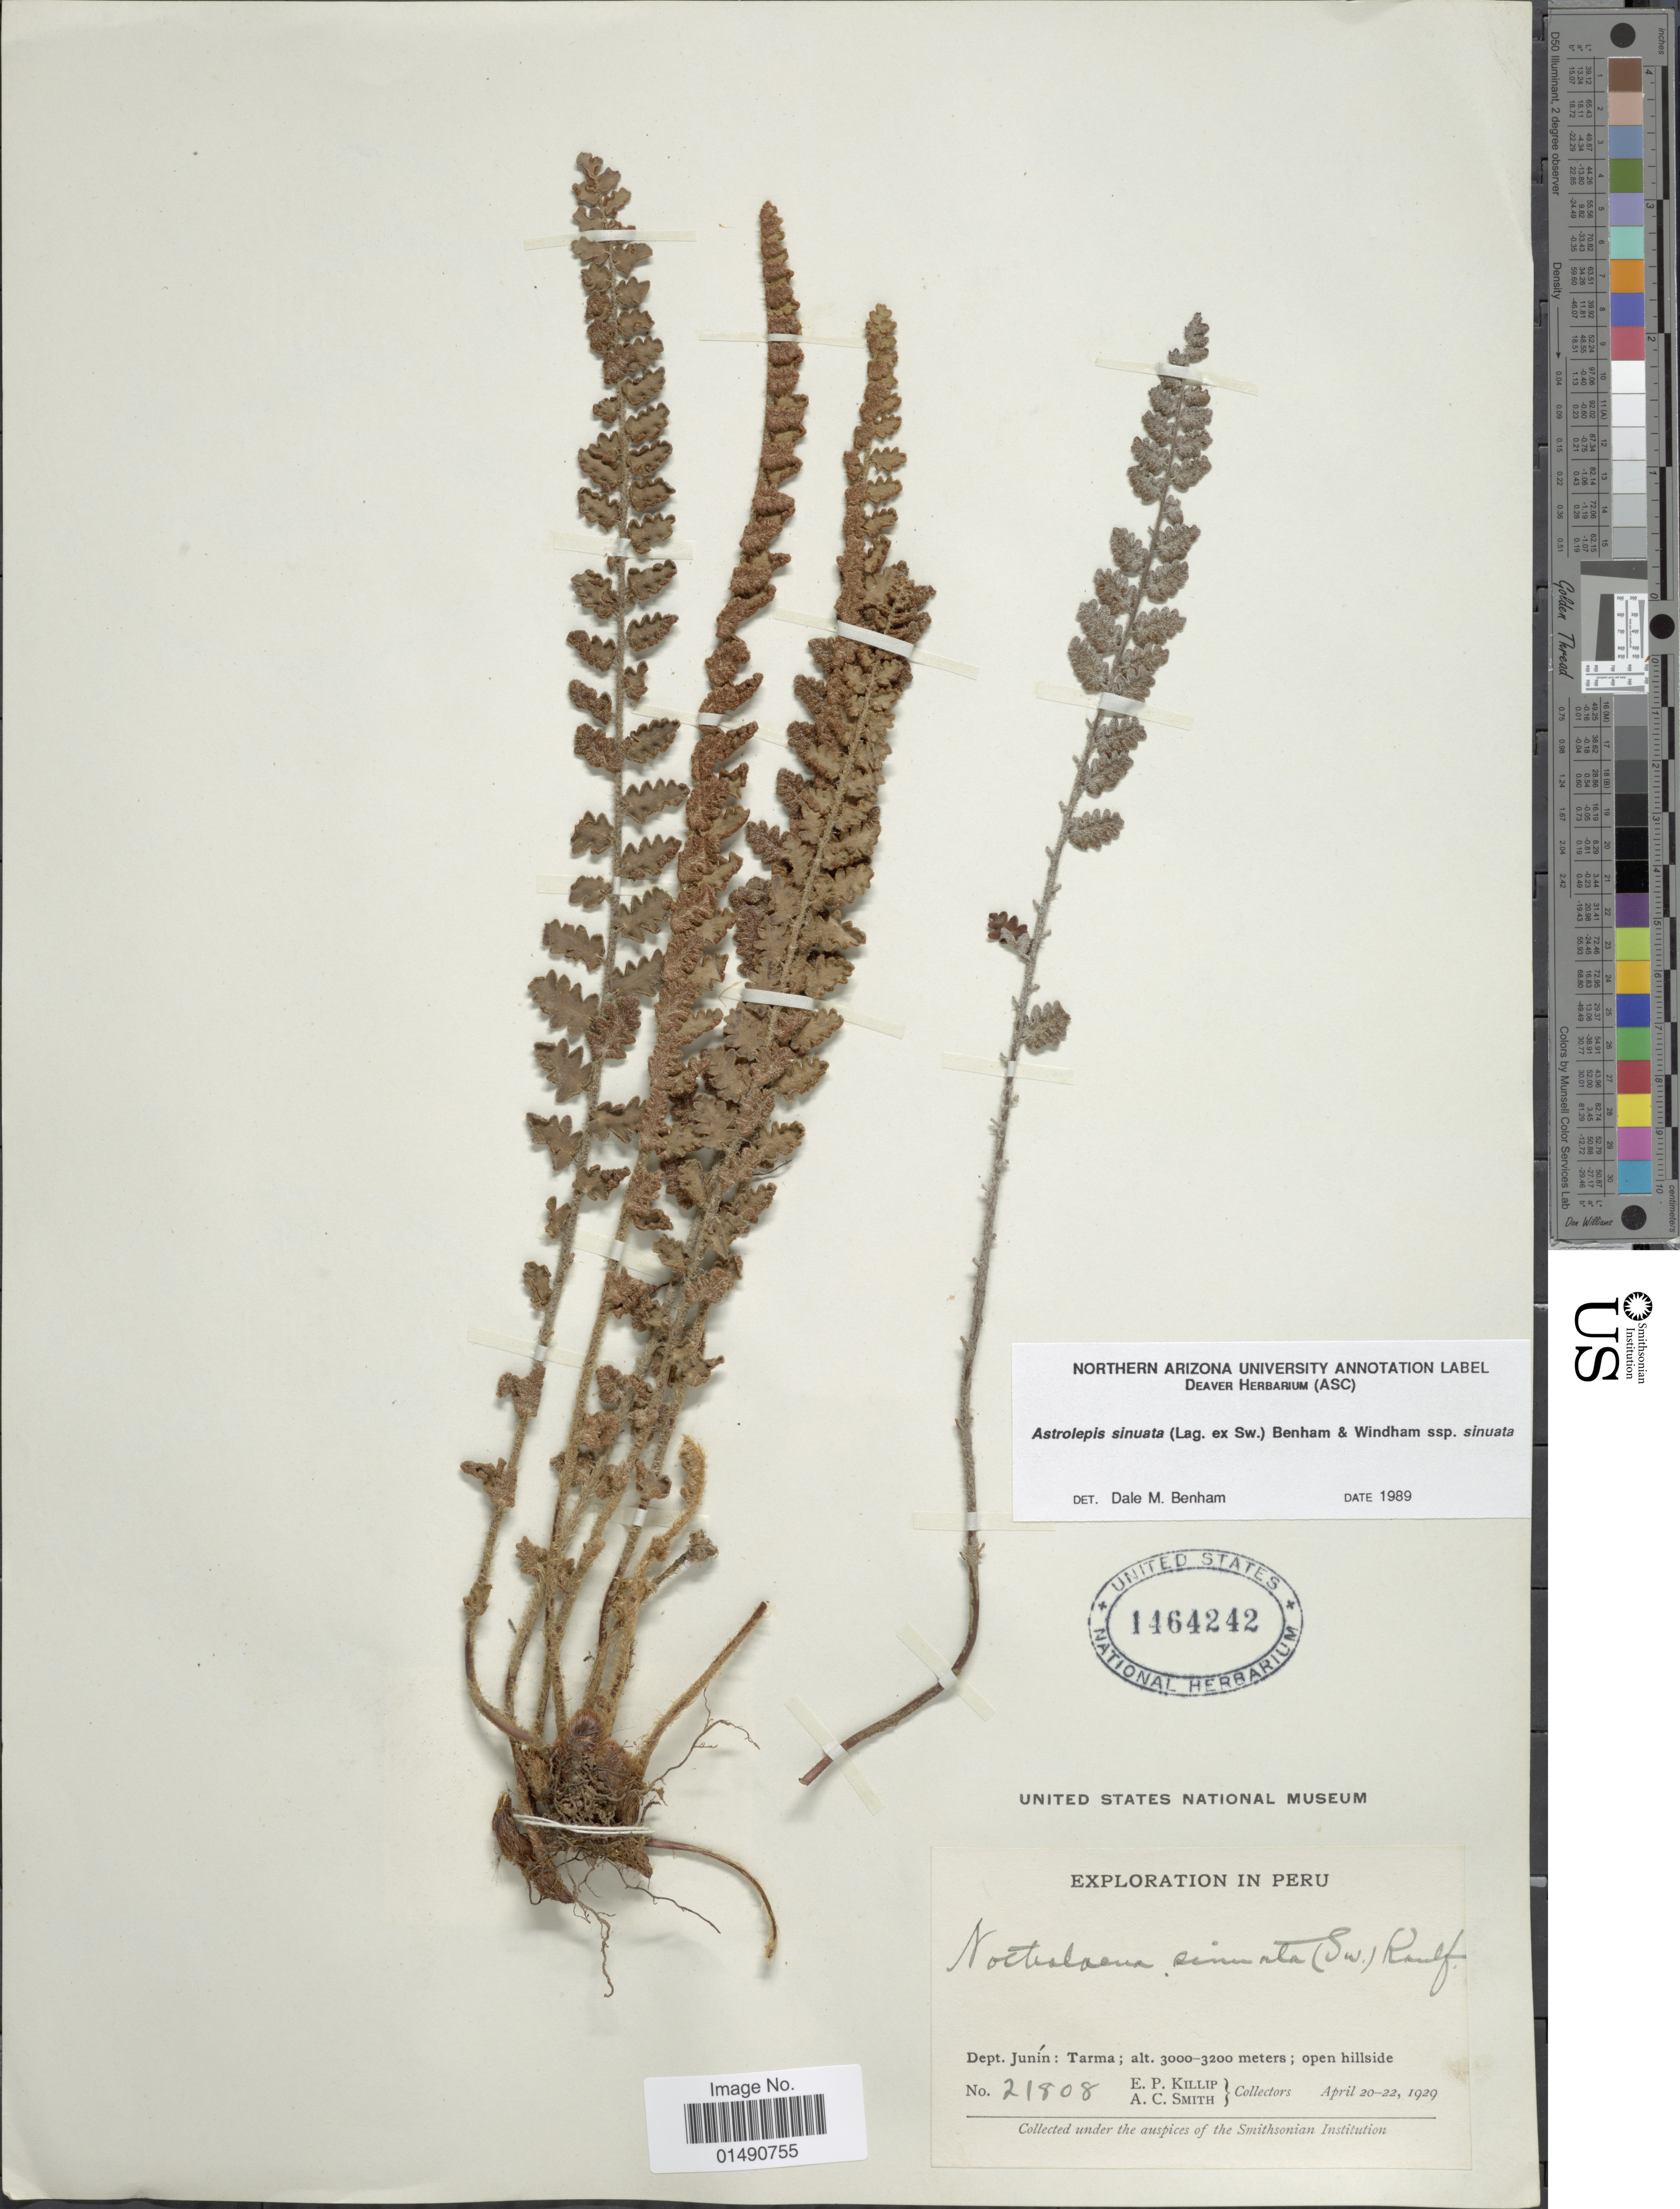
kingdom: Plantae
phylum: Tracheophyta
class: Polypodiopsida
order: Polypodiales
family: Pteridaceae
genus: Astrolepis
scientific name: Astrolepis sinuata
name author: (Lag. ex Sw.) D.M. Benham & Windham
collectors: E. P. Killip & A. C. Smith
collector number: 21808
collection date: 1929-04-20/1929-04-22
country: Peru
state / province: Junín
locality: Dept. Junin, Tarma, open hillside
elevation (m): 3000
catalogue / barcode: US 1464242